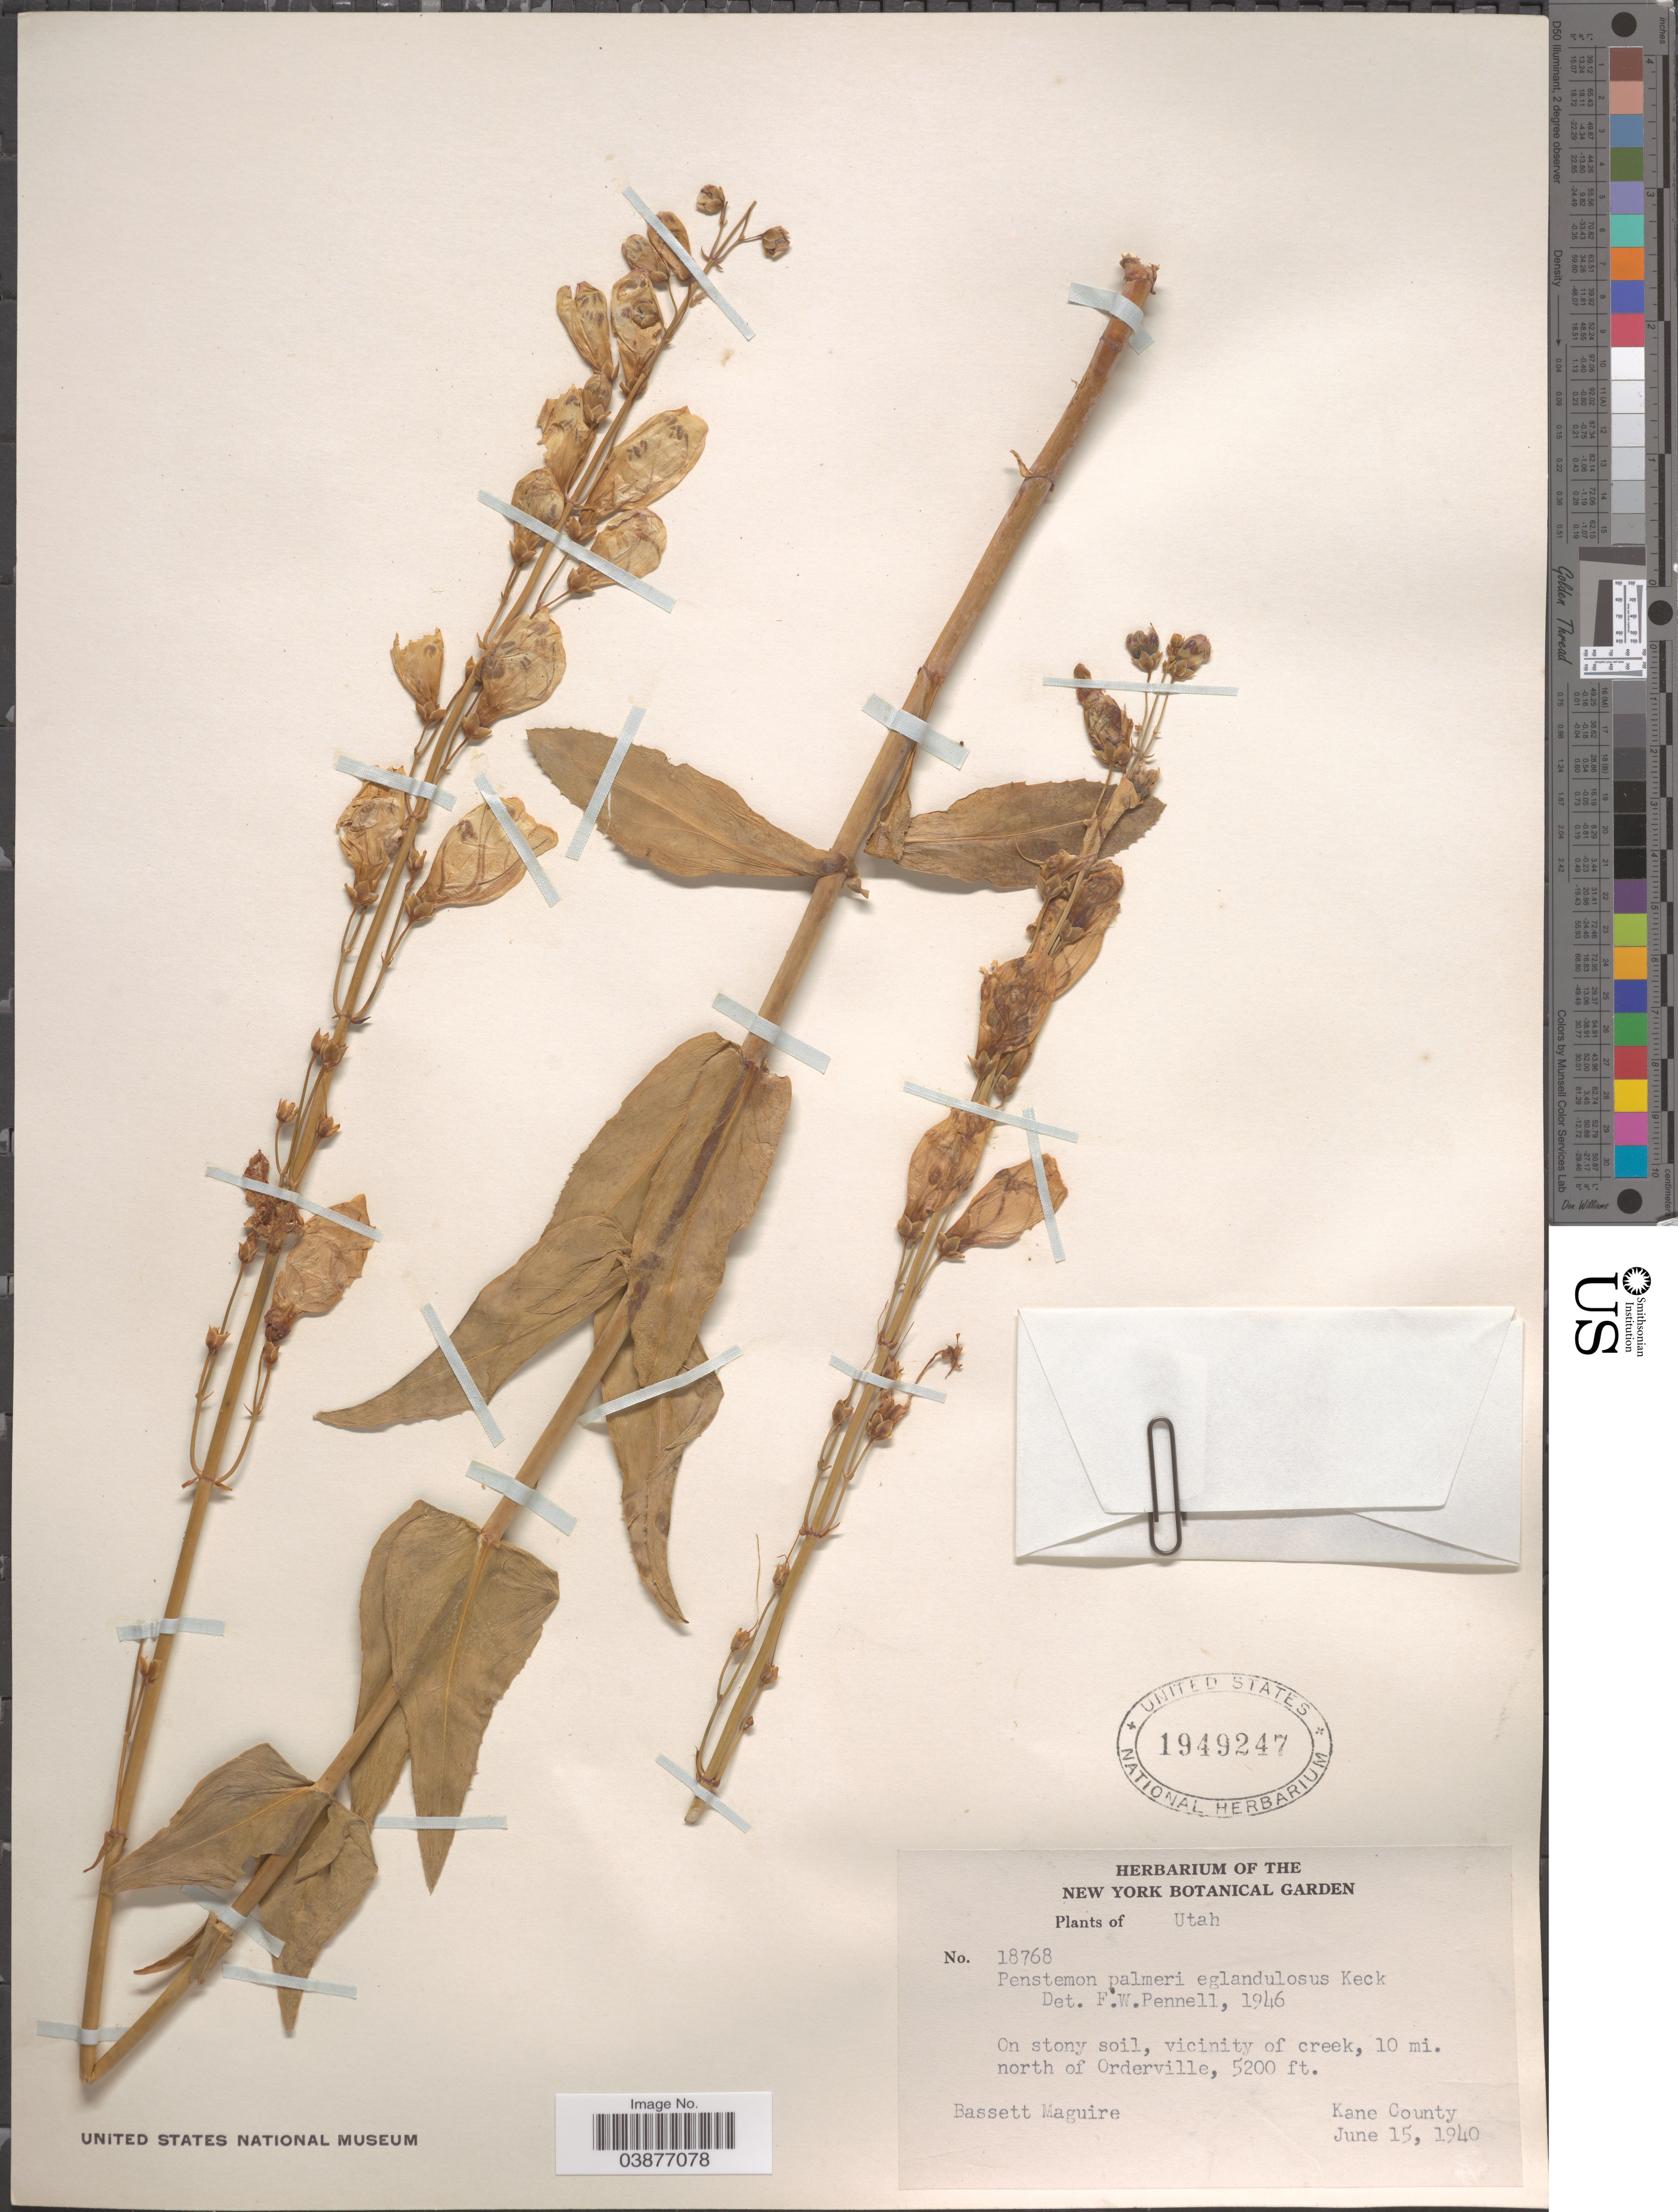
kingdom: Plantae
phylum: Tracheophyta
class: Magnoliopsida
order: Lamiales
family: Plantaginaceae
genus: Penstemon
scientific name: Penstemon palmeri subsp. eglandulosus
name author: D.D. Keck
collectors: B. Maguire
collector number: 18768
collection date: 1940-06-15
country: United States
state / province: Utah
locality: Vicinity of creek, 10 mi. north of Orderville. Kane County.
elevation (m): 1585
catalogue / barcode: US 1949247